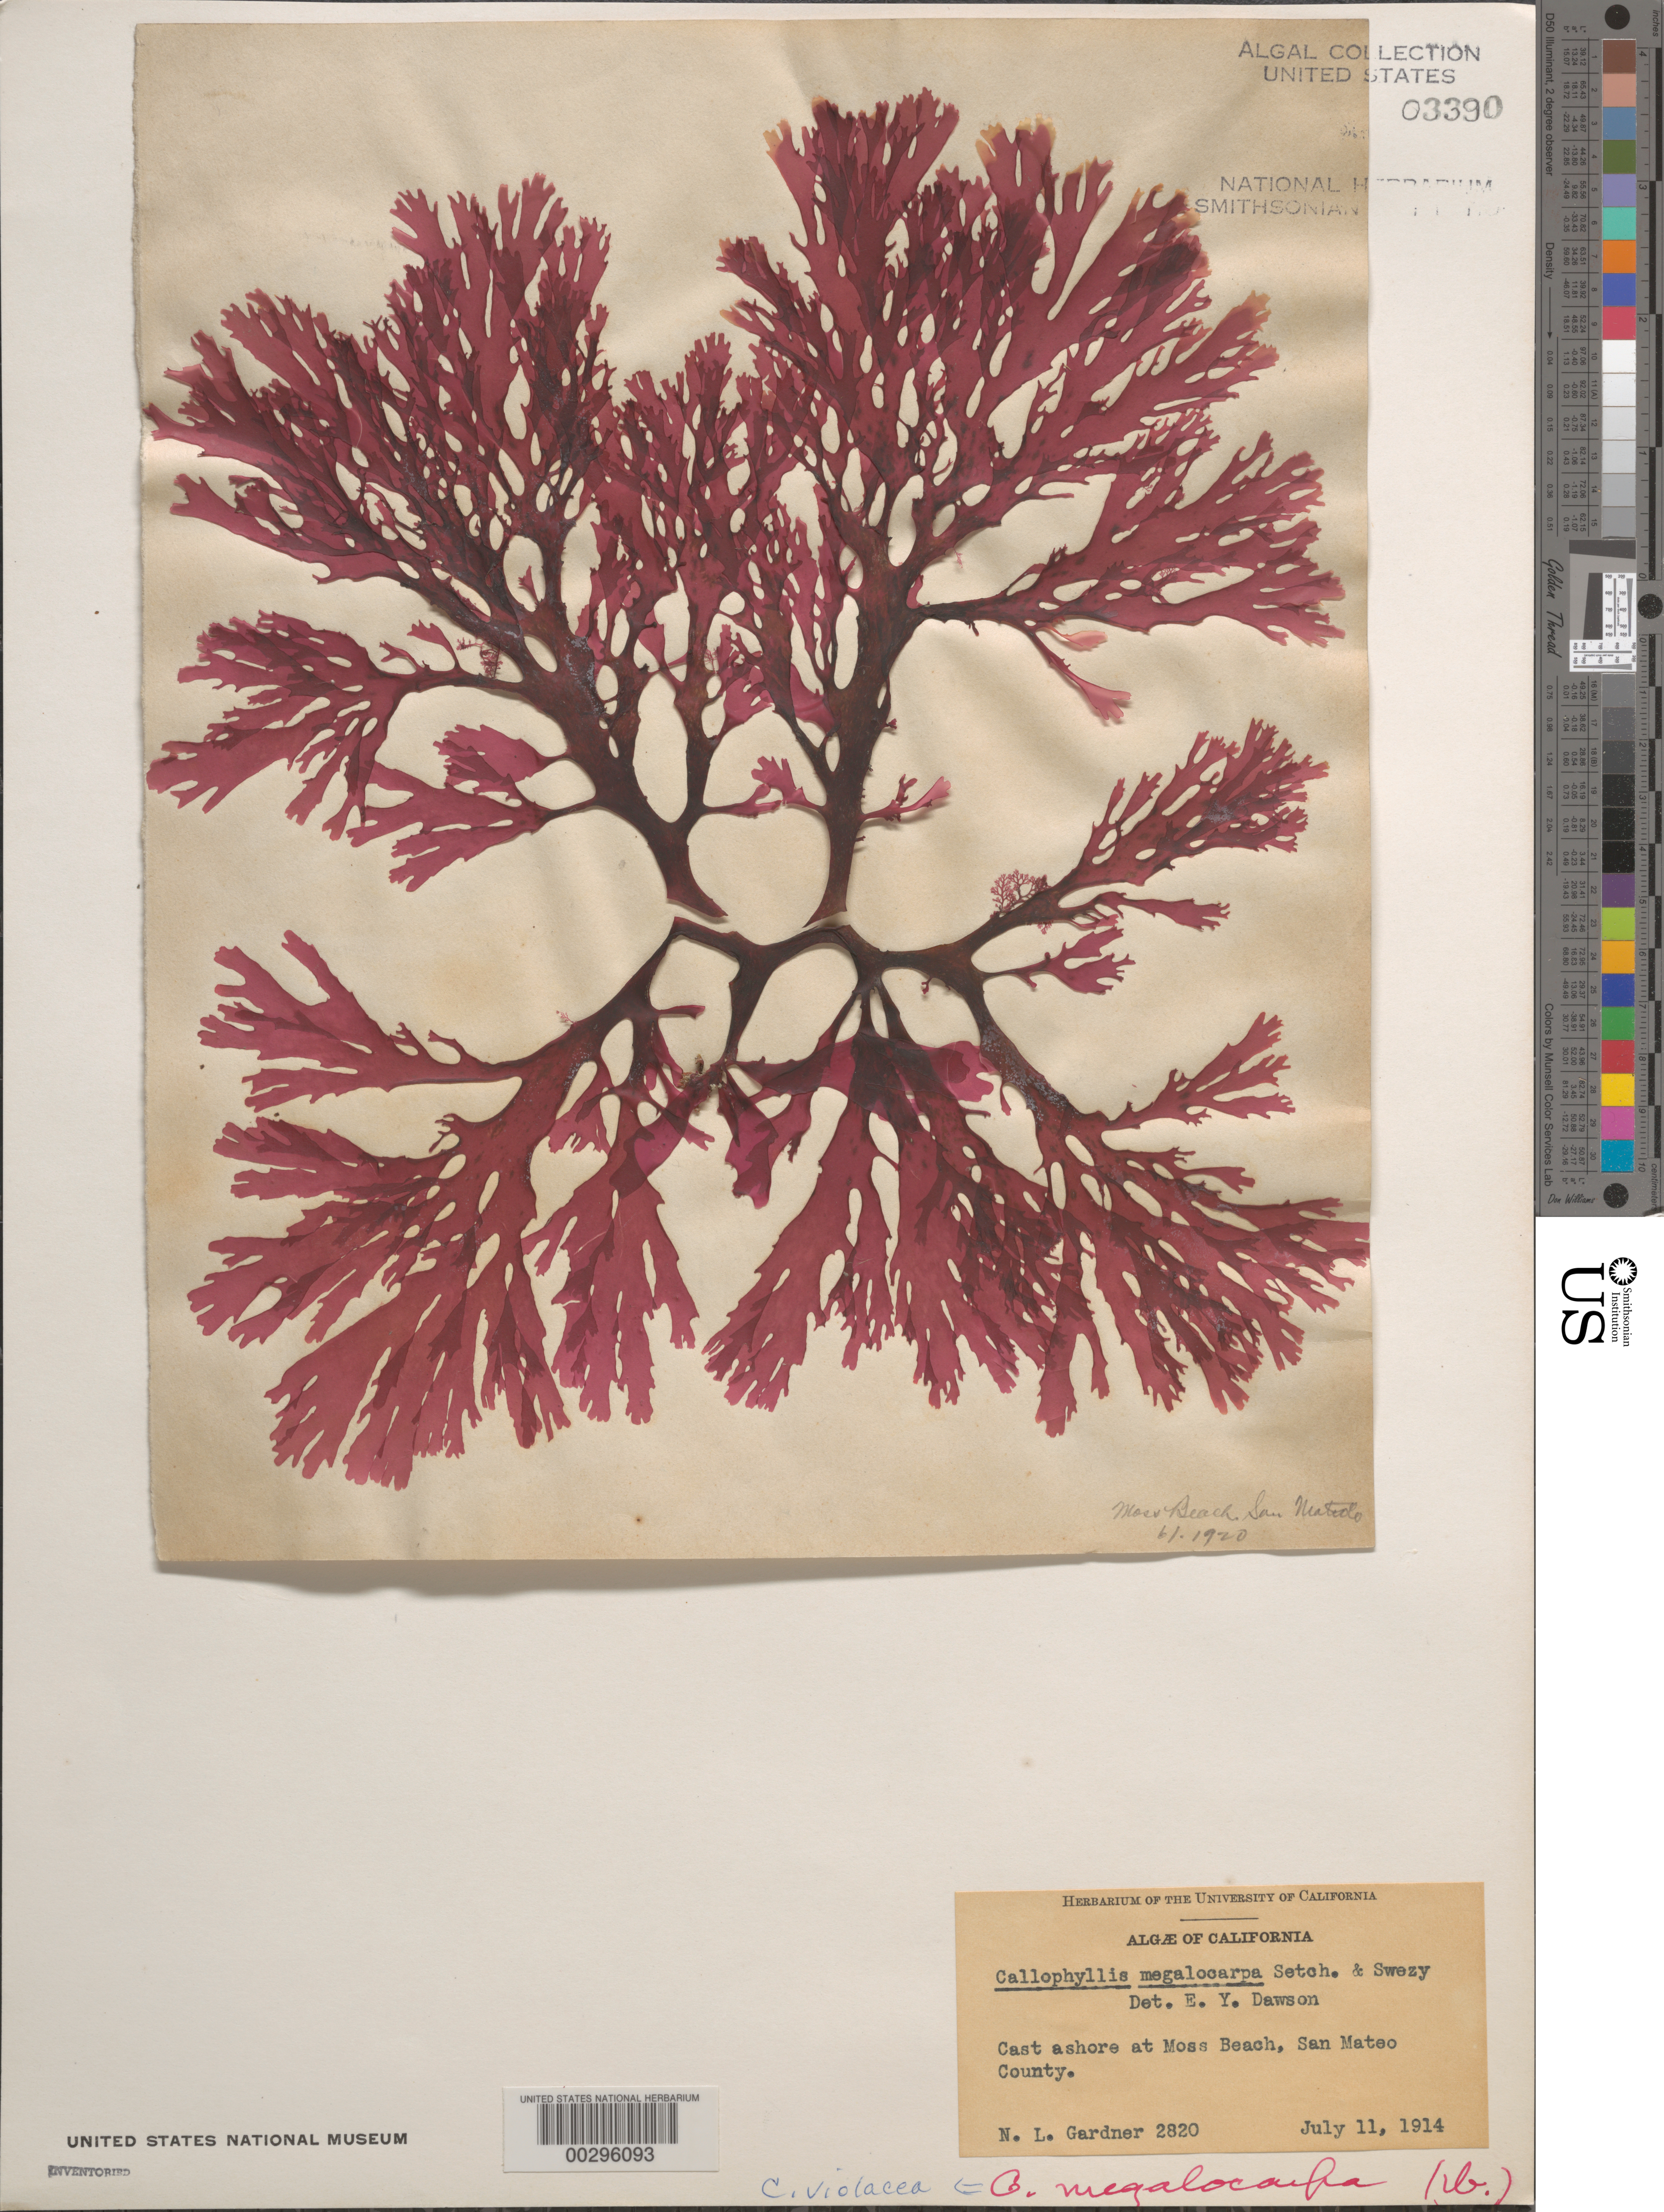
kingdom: Plantae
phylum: Rhodophyta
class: Florideophyceae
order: Gigartinales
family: Kallymeniaceae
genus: Callophyllis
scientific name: Callophyllis violacea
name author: J. Agardh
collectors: N. Gardner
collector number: NLG 2820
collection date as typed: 11 Jul 1914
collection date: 1914-07-11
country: United States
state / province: California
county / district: San Mateo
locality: Moss Beach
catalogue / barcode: US 3390